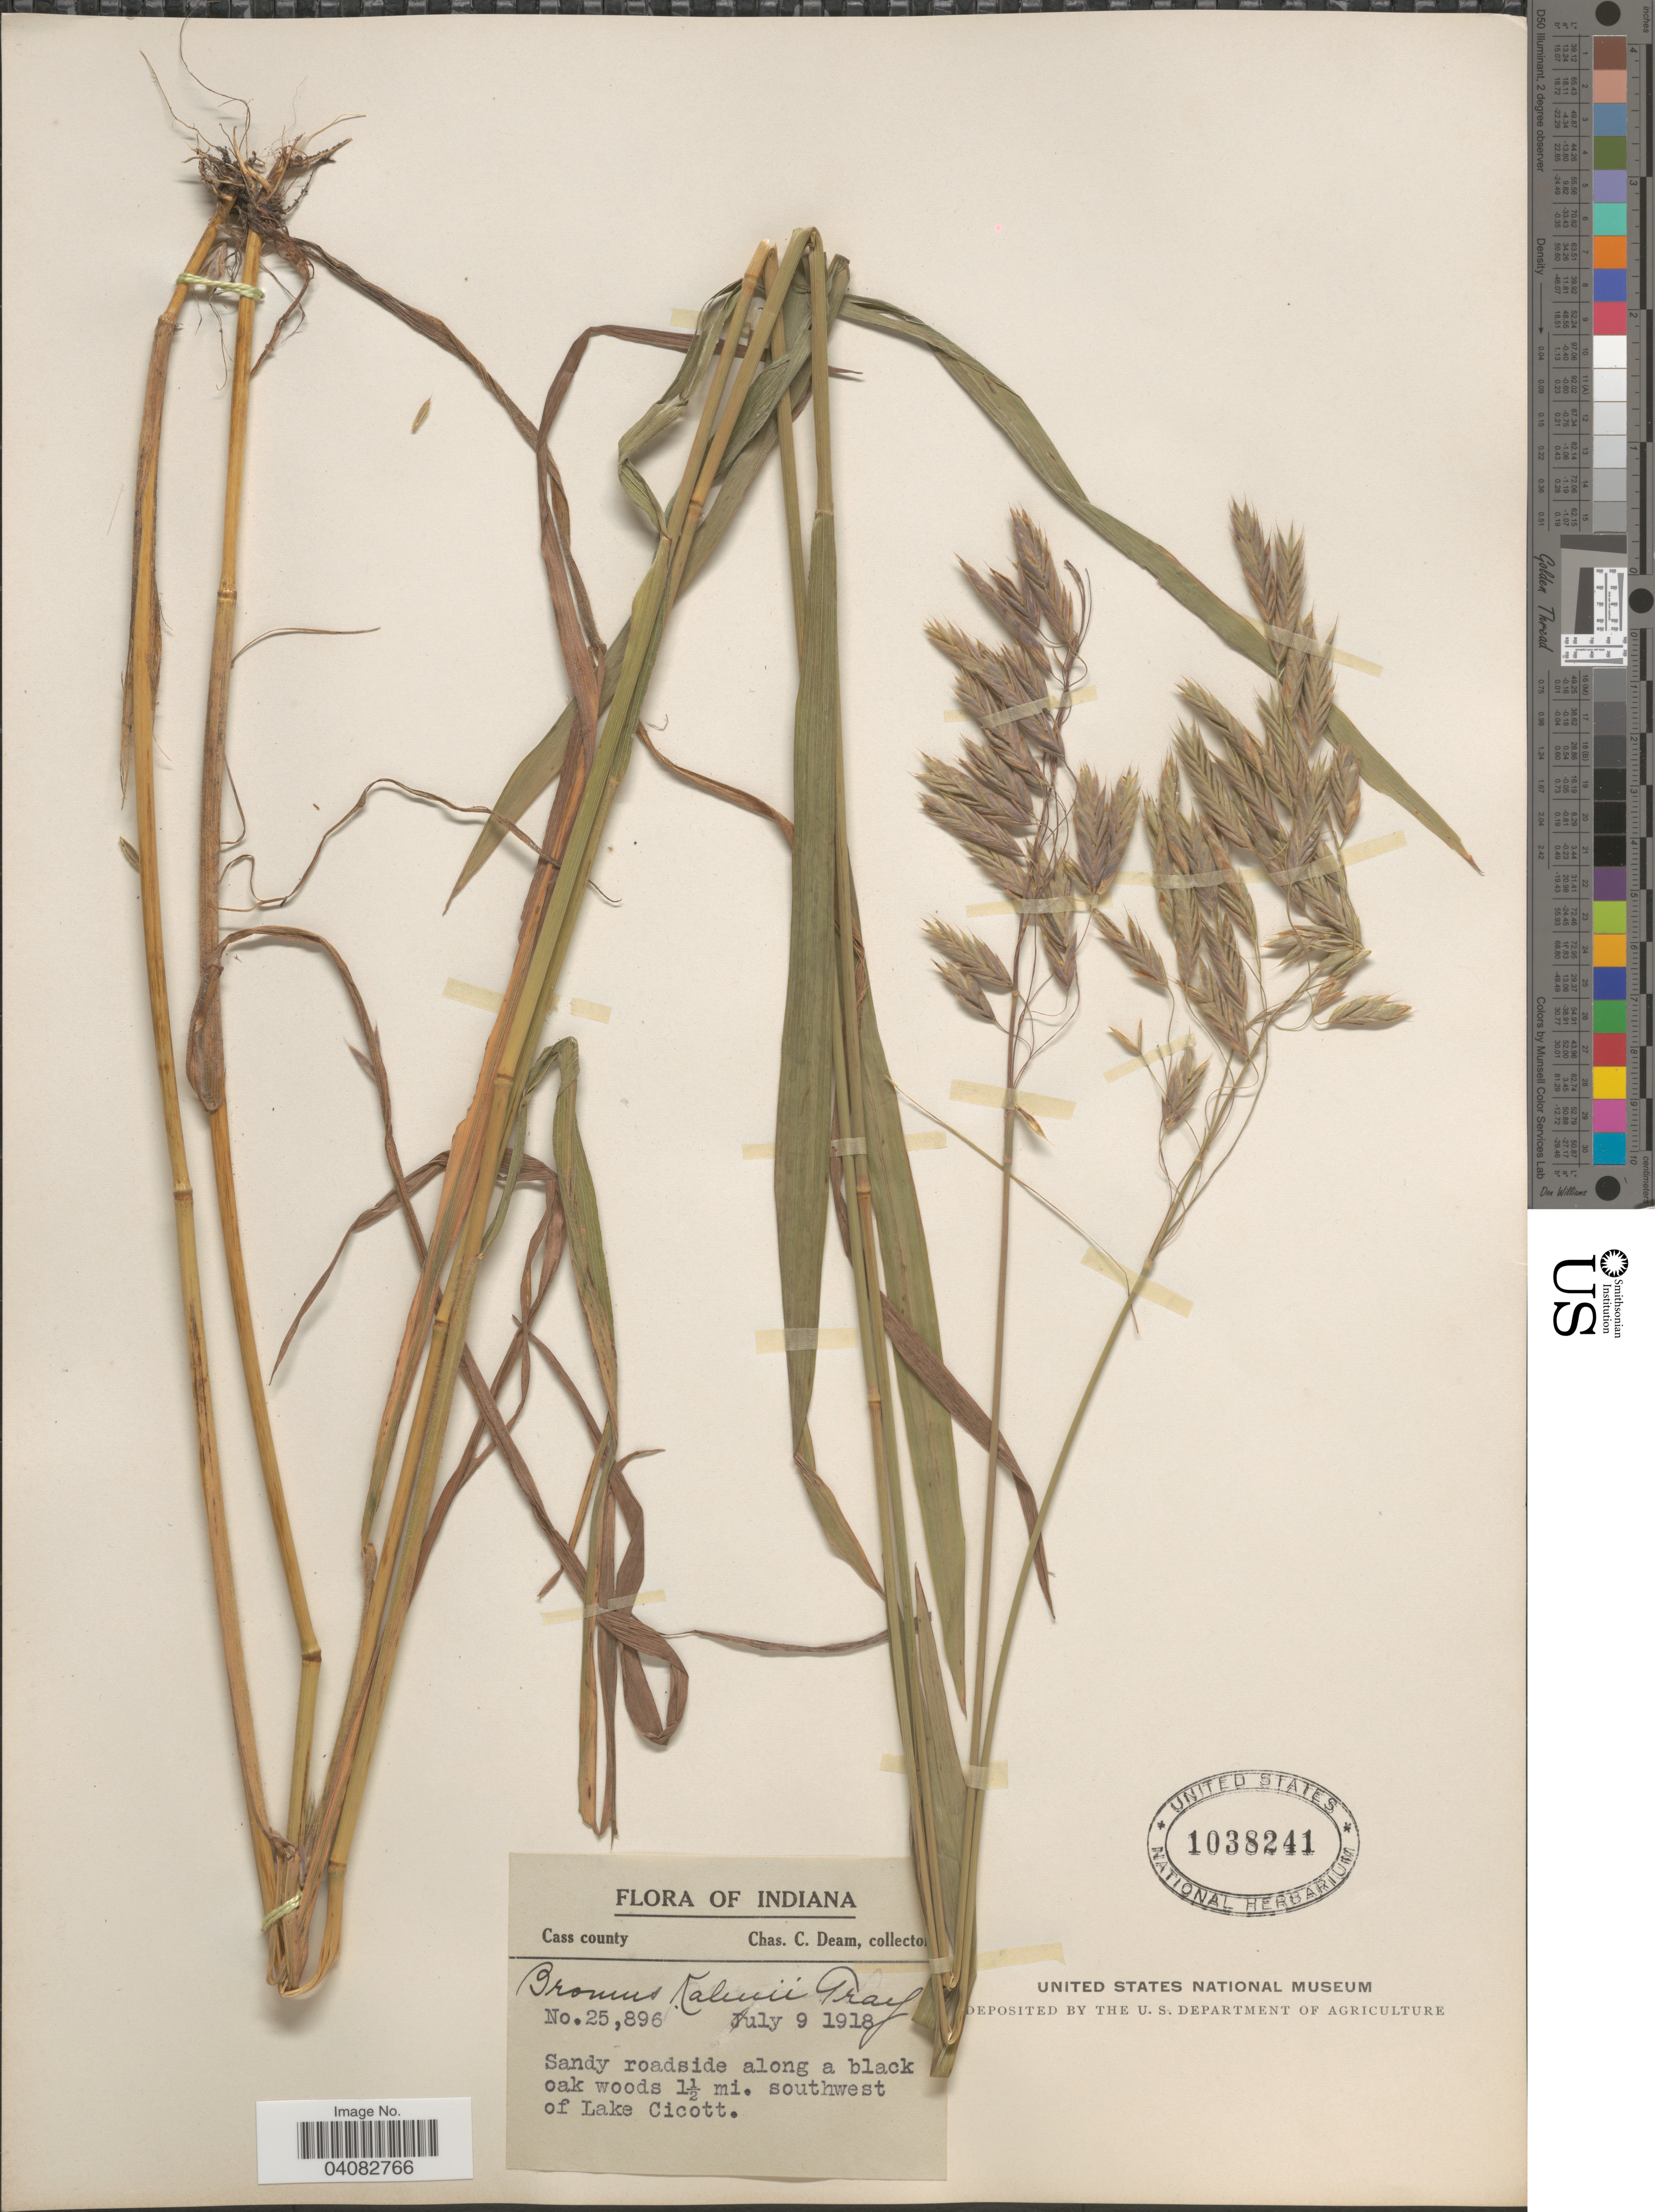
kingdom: Plantae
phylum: Tracheophyta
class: Liliopsida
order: Poales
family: Poaceae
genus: Bromus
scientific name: Bromus kalmii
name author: A. Gray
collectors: C. C. Deam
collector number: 25896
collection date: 1918-07-09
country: United States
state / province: Indiana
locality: Cass county. Sandy roadside along a black oak woods 1½ mi. southwest of Lake Cicott.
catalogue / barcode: US 1038241